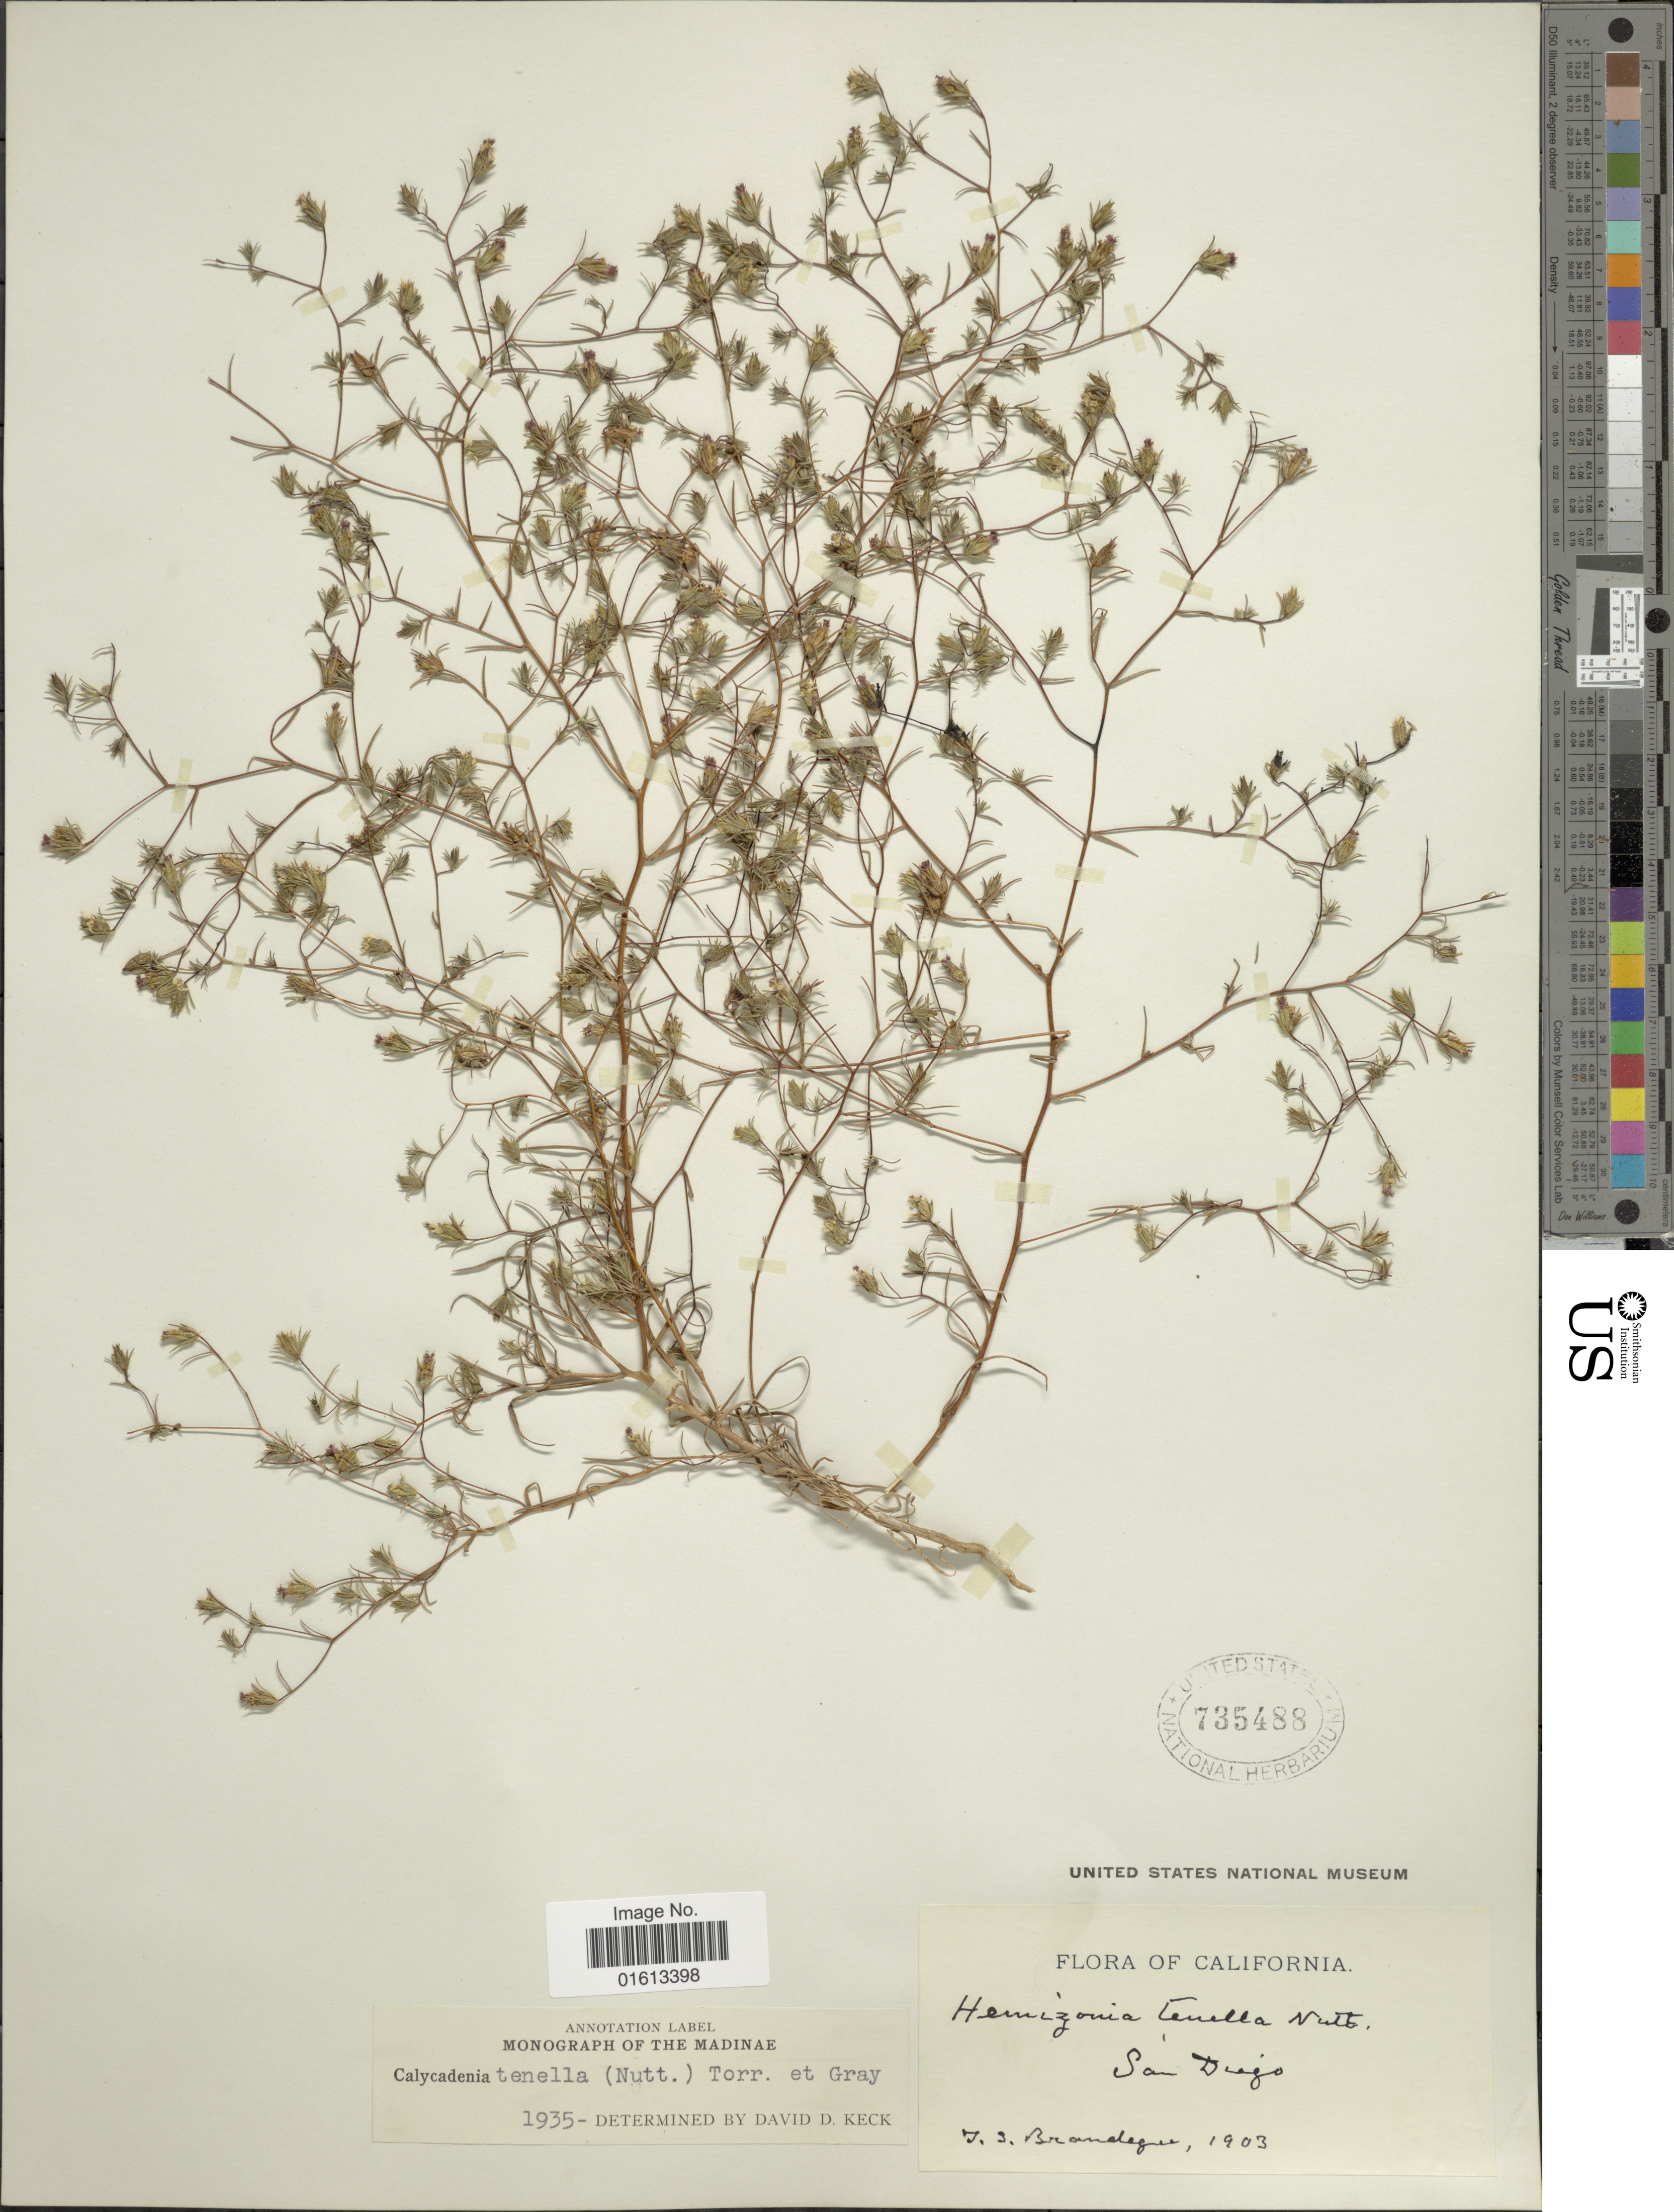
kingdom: Plantae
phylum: Tracheophyta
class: Magnoliopsida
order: Asterales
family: Asteraceae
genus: Calycadenia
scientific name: Calycadenia tenella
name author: (Nutt.) Torr. & A. Gray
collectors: J. S. Brandegee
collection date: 1903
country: United States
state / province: California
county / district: San Diego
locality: San Diego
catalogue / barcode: US 735488